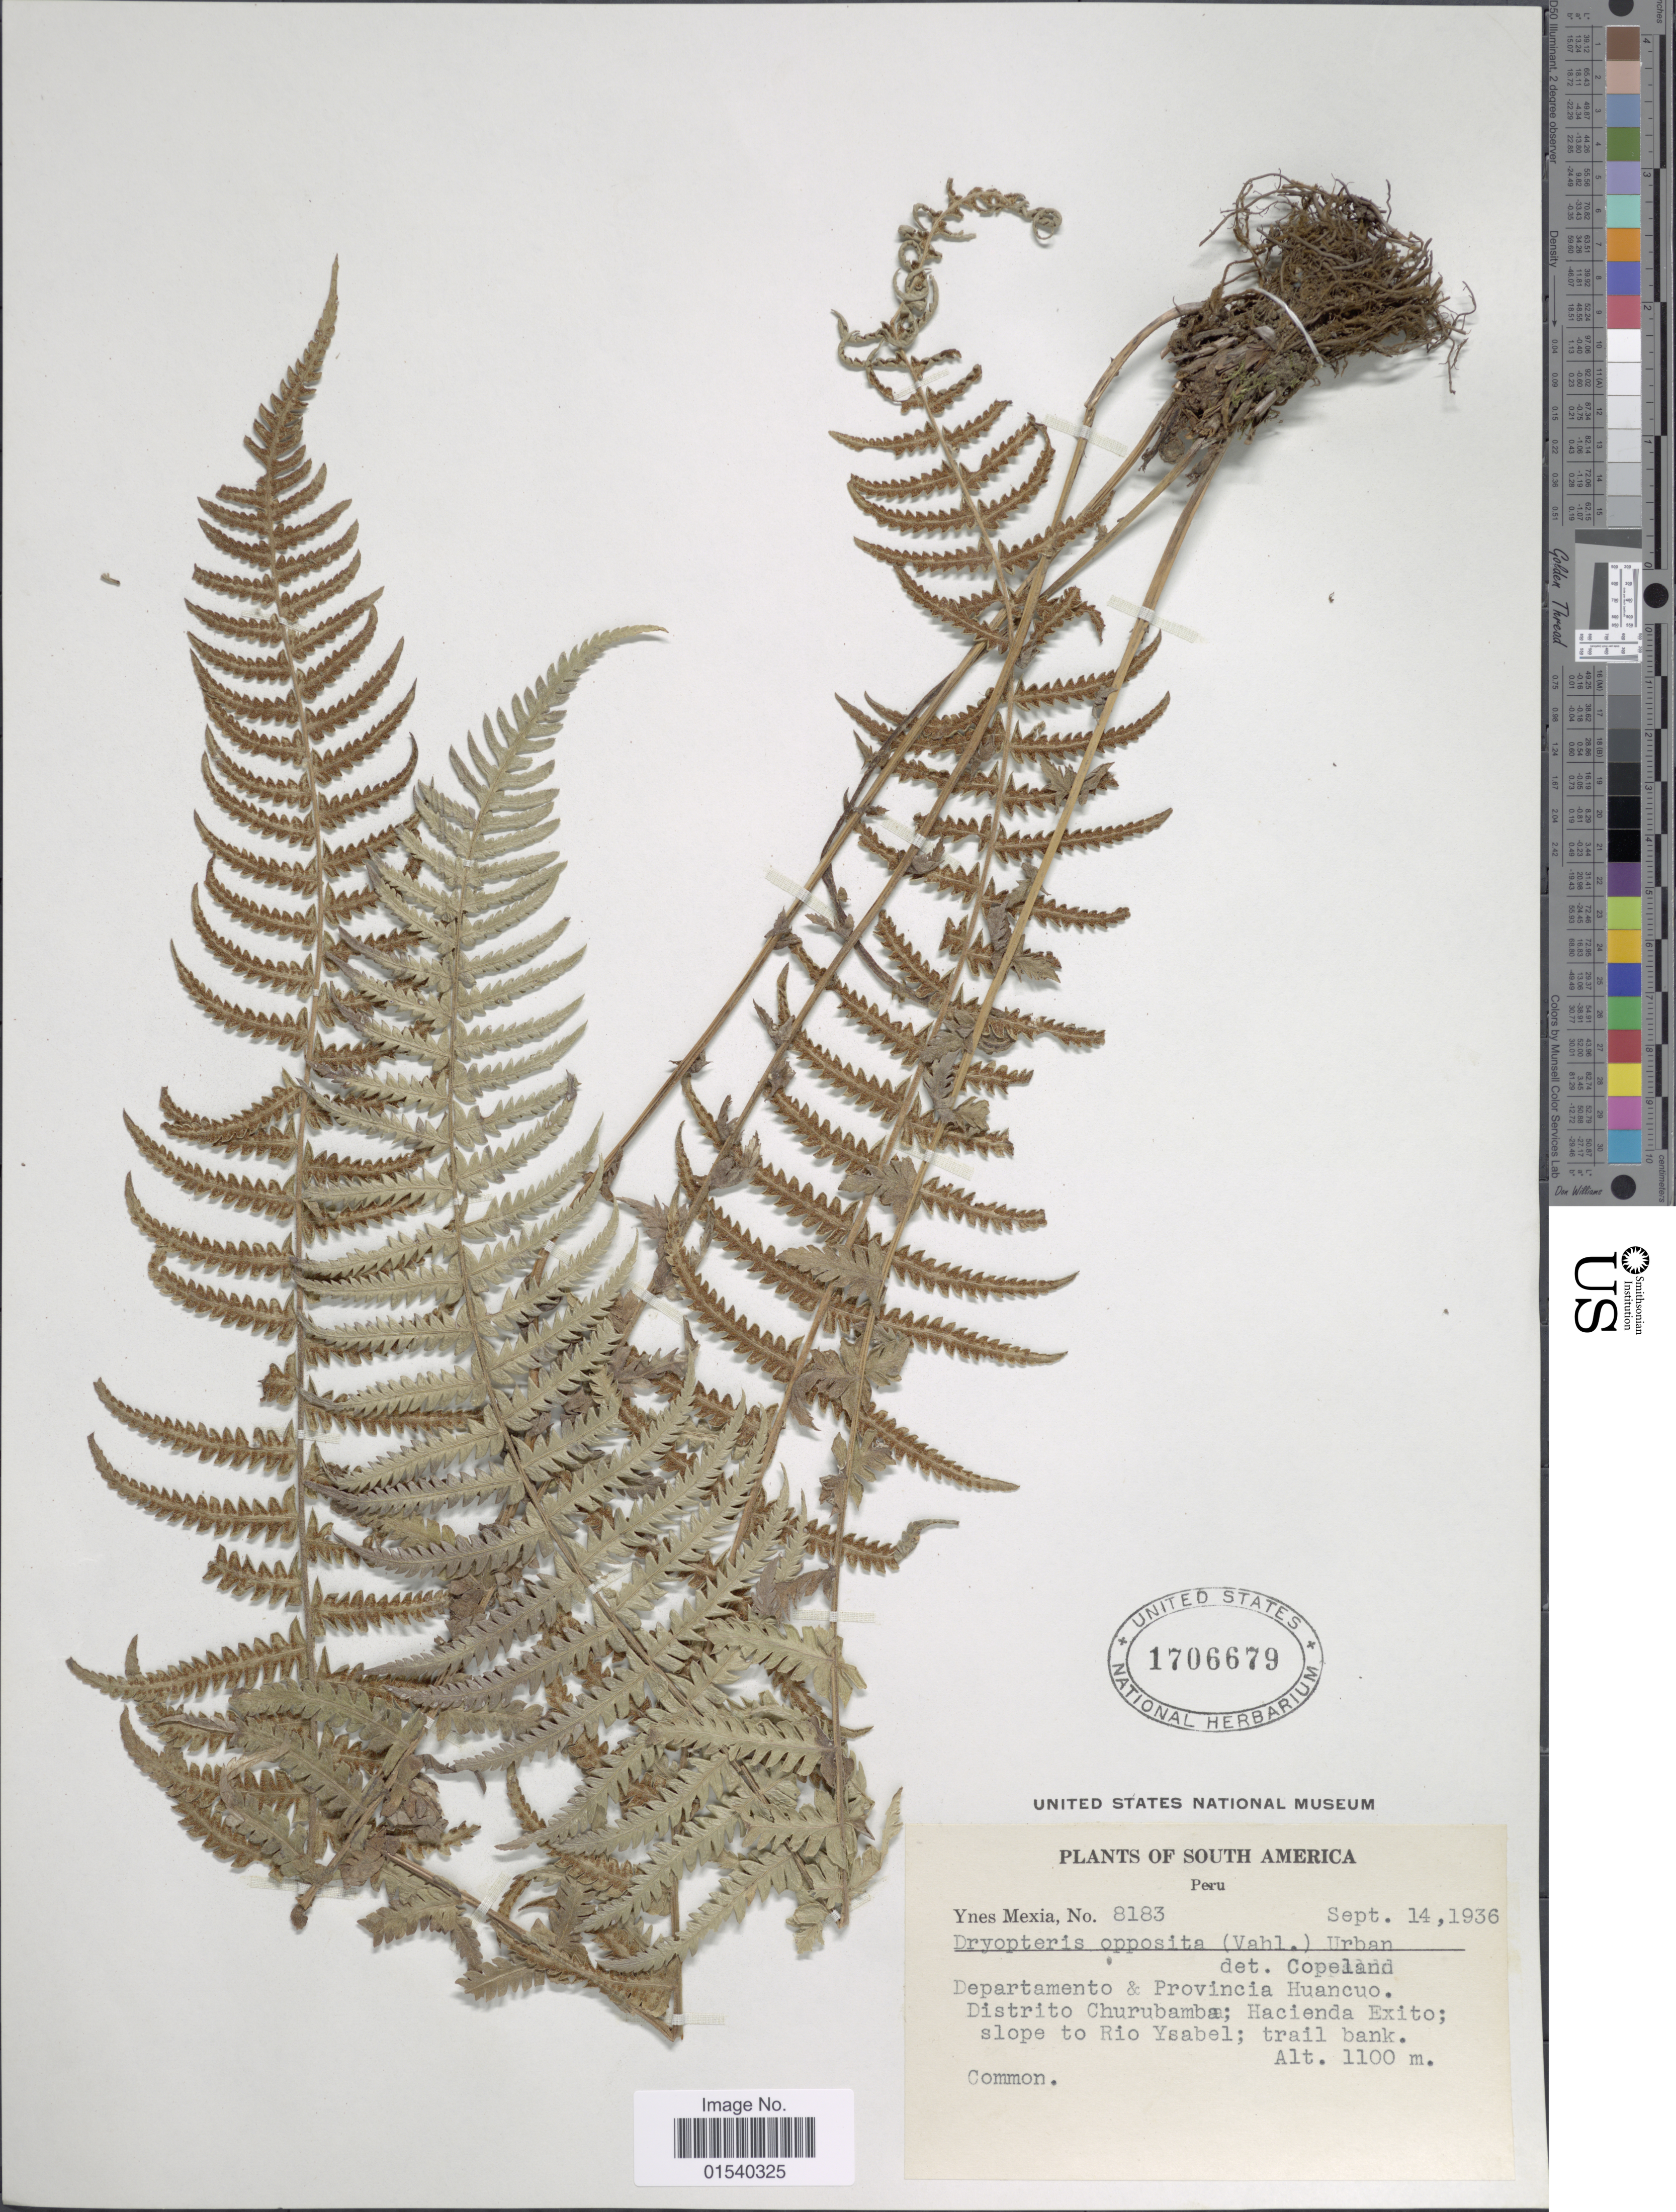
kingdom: Plantae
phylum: Tracheophyta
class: Polypodiopsida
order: Polypodiales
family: Thelypteridaceae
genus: Amauropelta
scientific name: Amauropelta opposita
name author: (Vahl) Pic. Serm.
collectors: Y. Mexia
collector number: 8183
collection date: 1936-09-14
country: Peru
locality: Departamento & Provincia Huancuo Huancuo. Distrito Churubamba; Hacienda Exito; slope to Rio Ysabel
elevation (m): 1100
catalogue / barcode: US 1706679